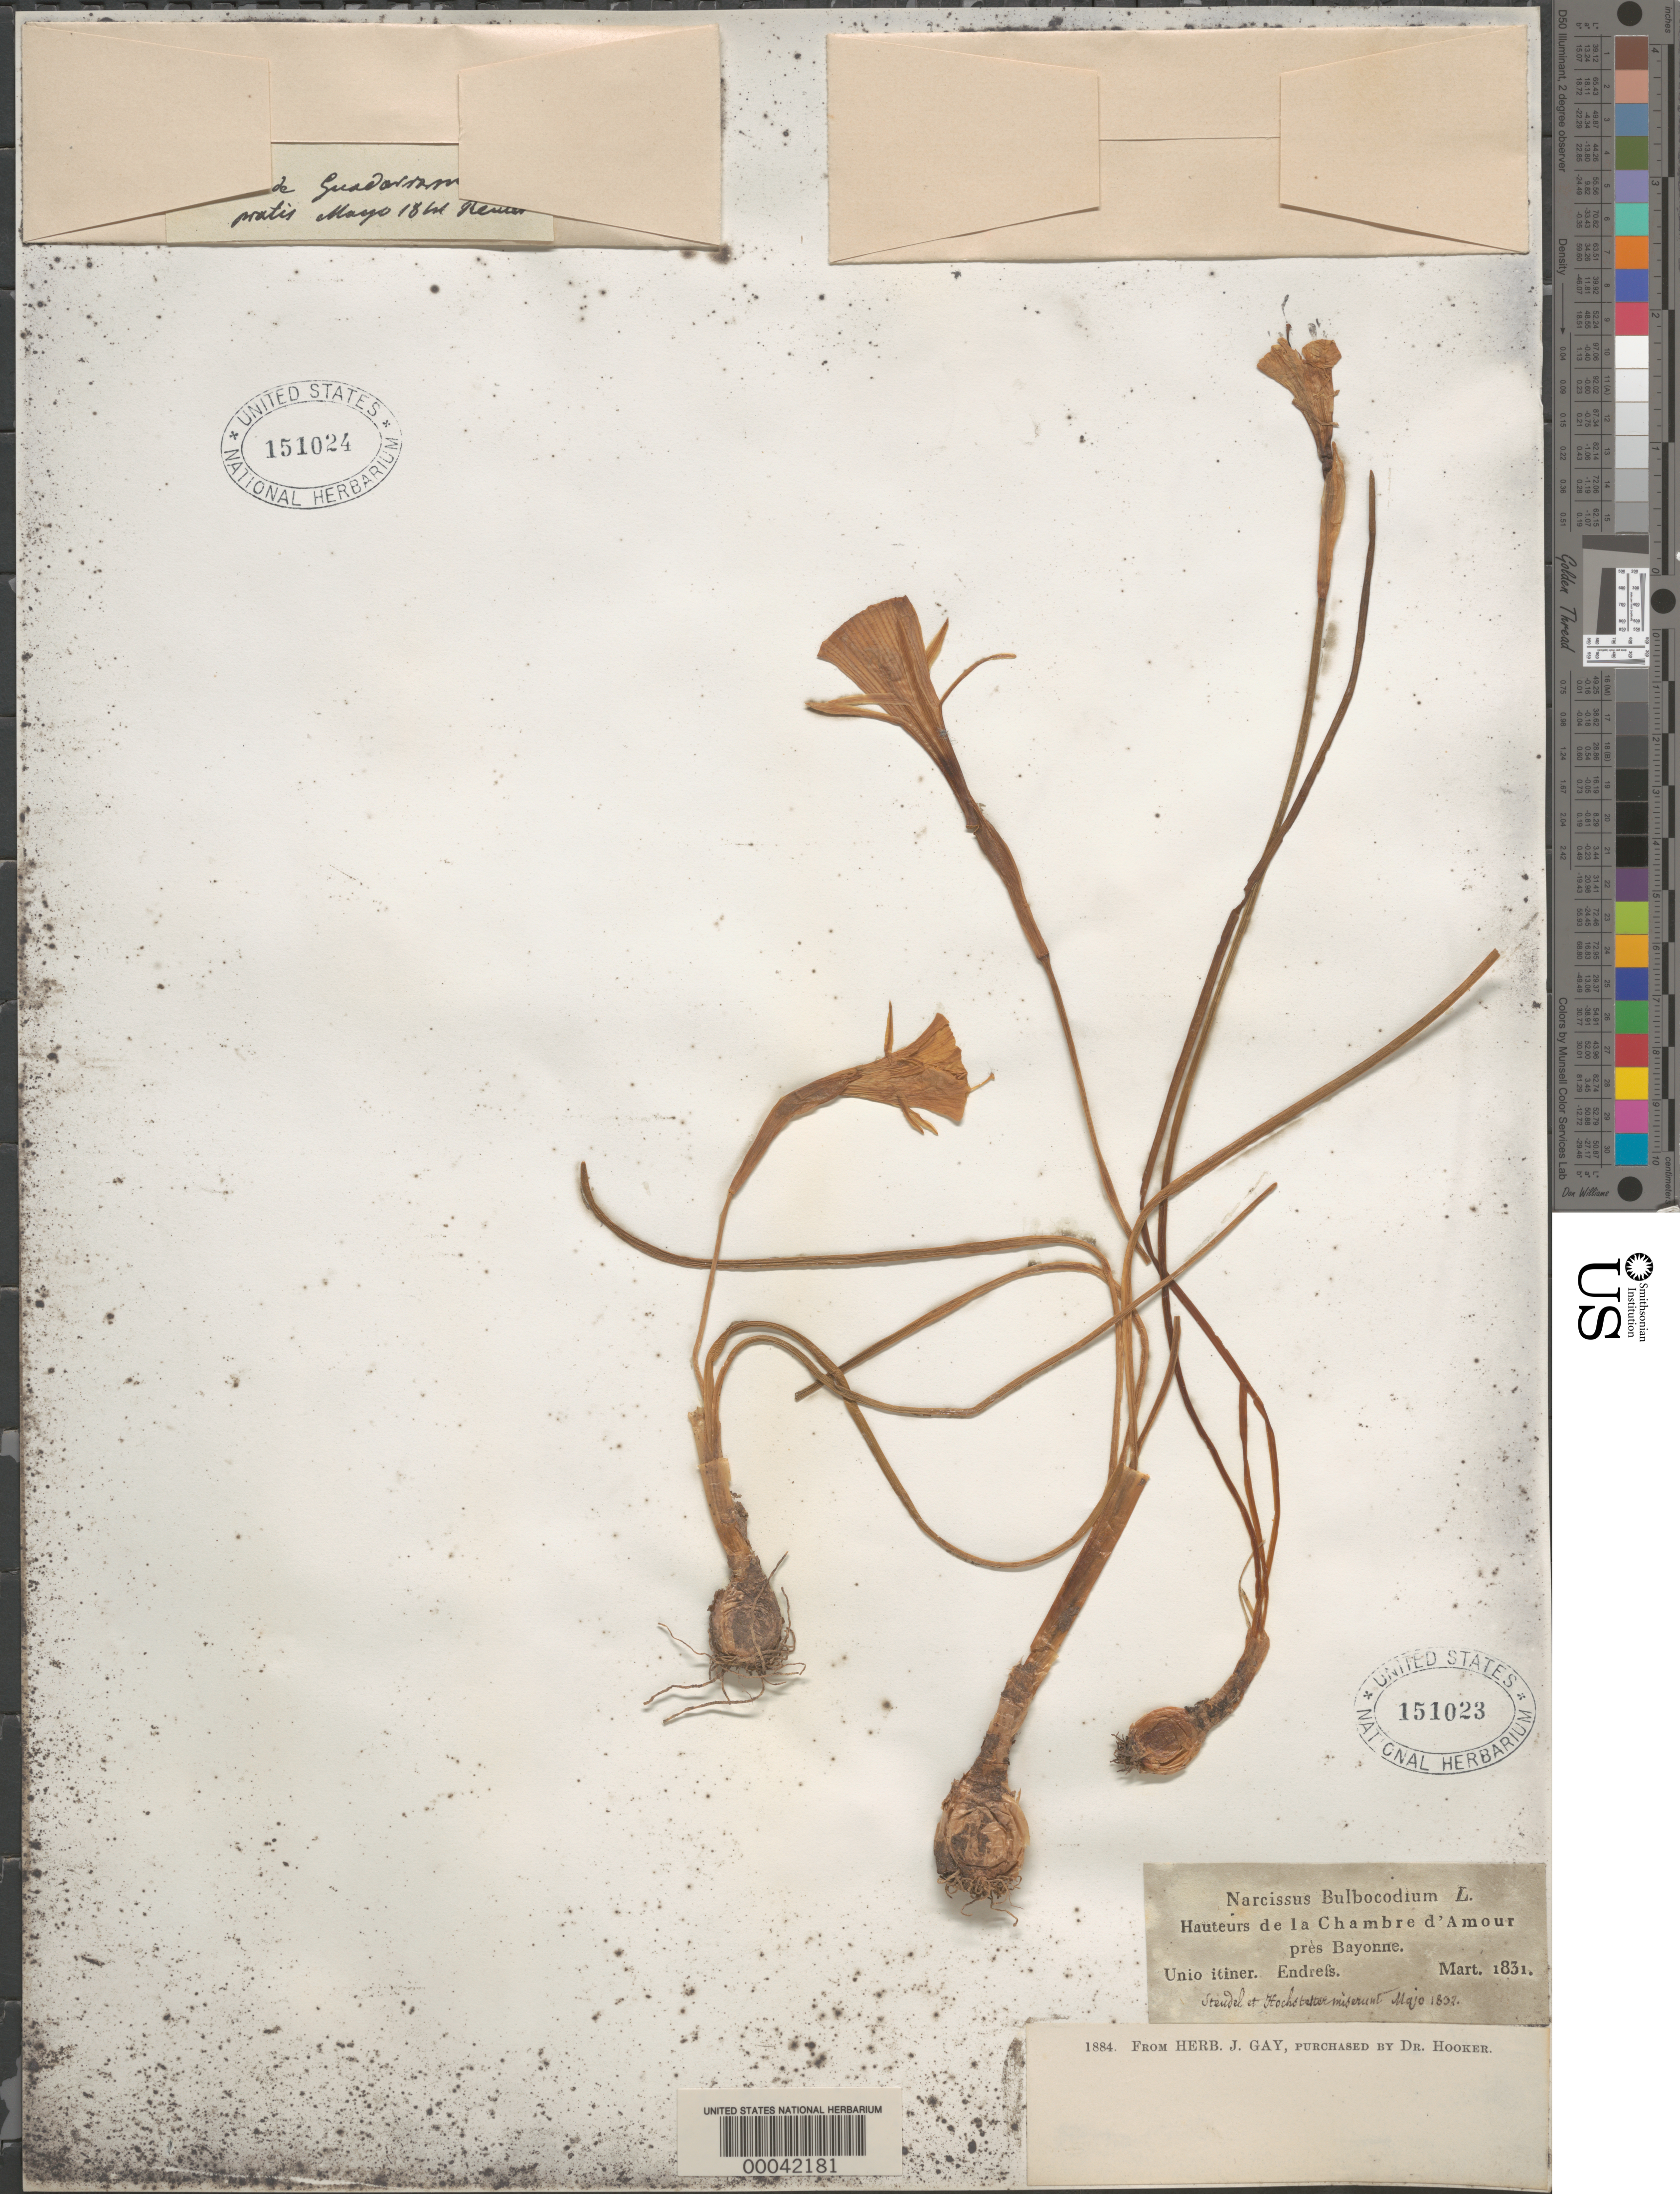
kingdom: Plantae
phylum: Tracheophyta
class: Liliopsida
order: Asparagales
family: Amaryllidaceae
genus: Narcissus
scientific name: Narcissus bulbocodium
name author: L.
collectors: ex herb. J. Gay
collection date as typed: Mar 1831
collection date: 1831-03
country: France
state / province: Nouvelle-Aquitaine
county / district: Pyrénées-Atlantiques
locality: Near bayonne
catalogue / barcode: US 151023